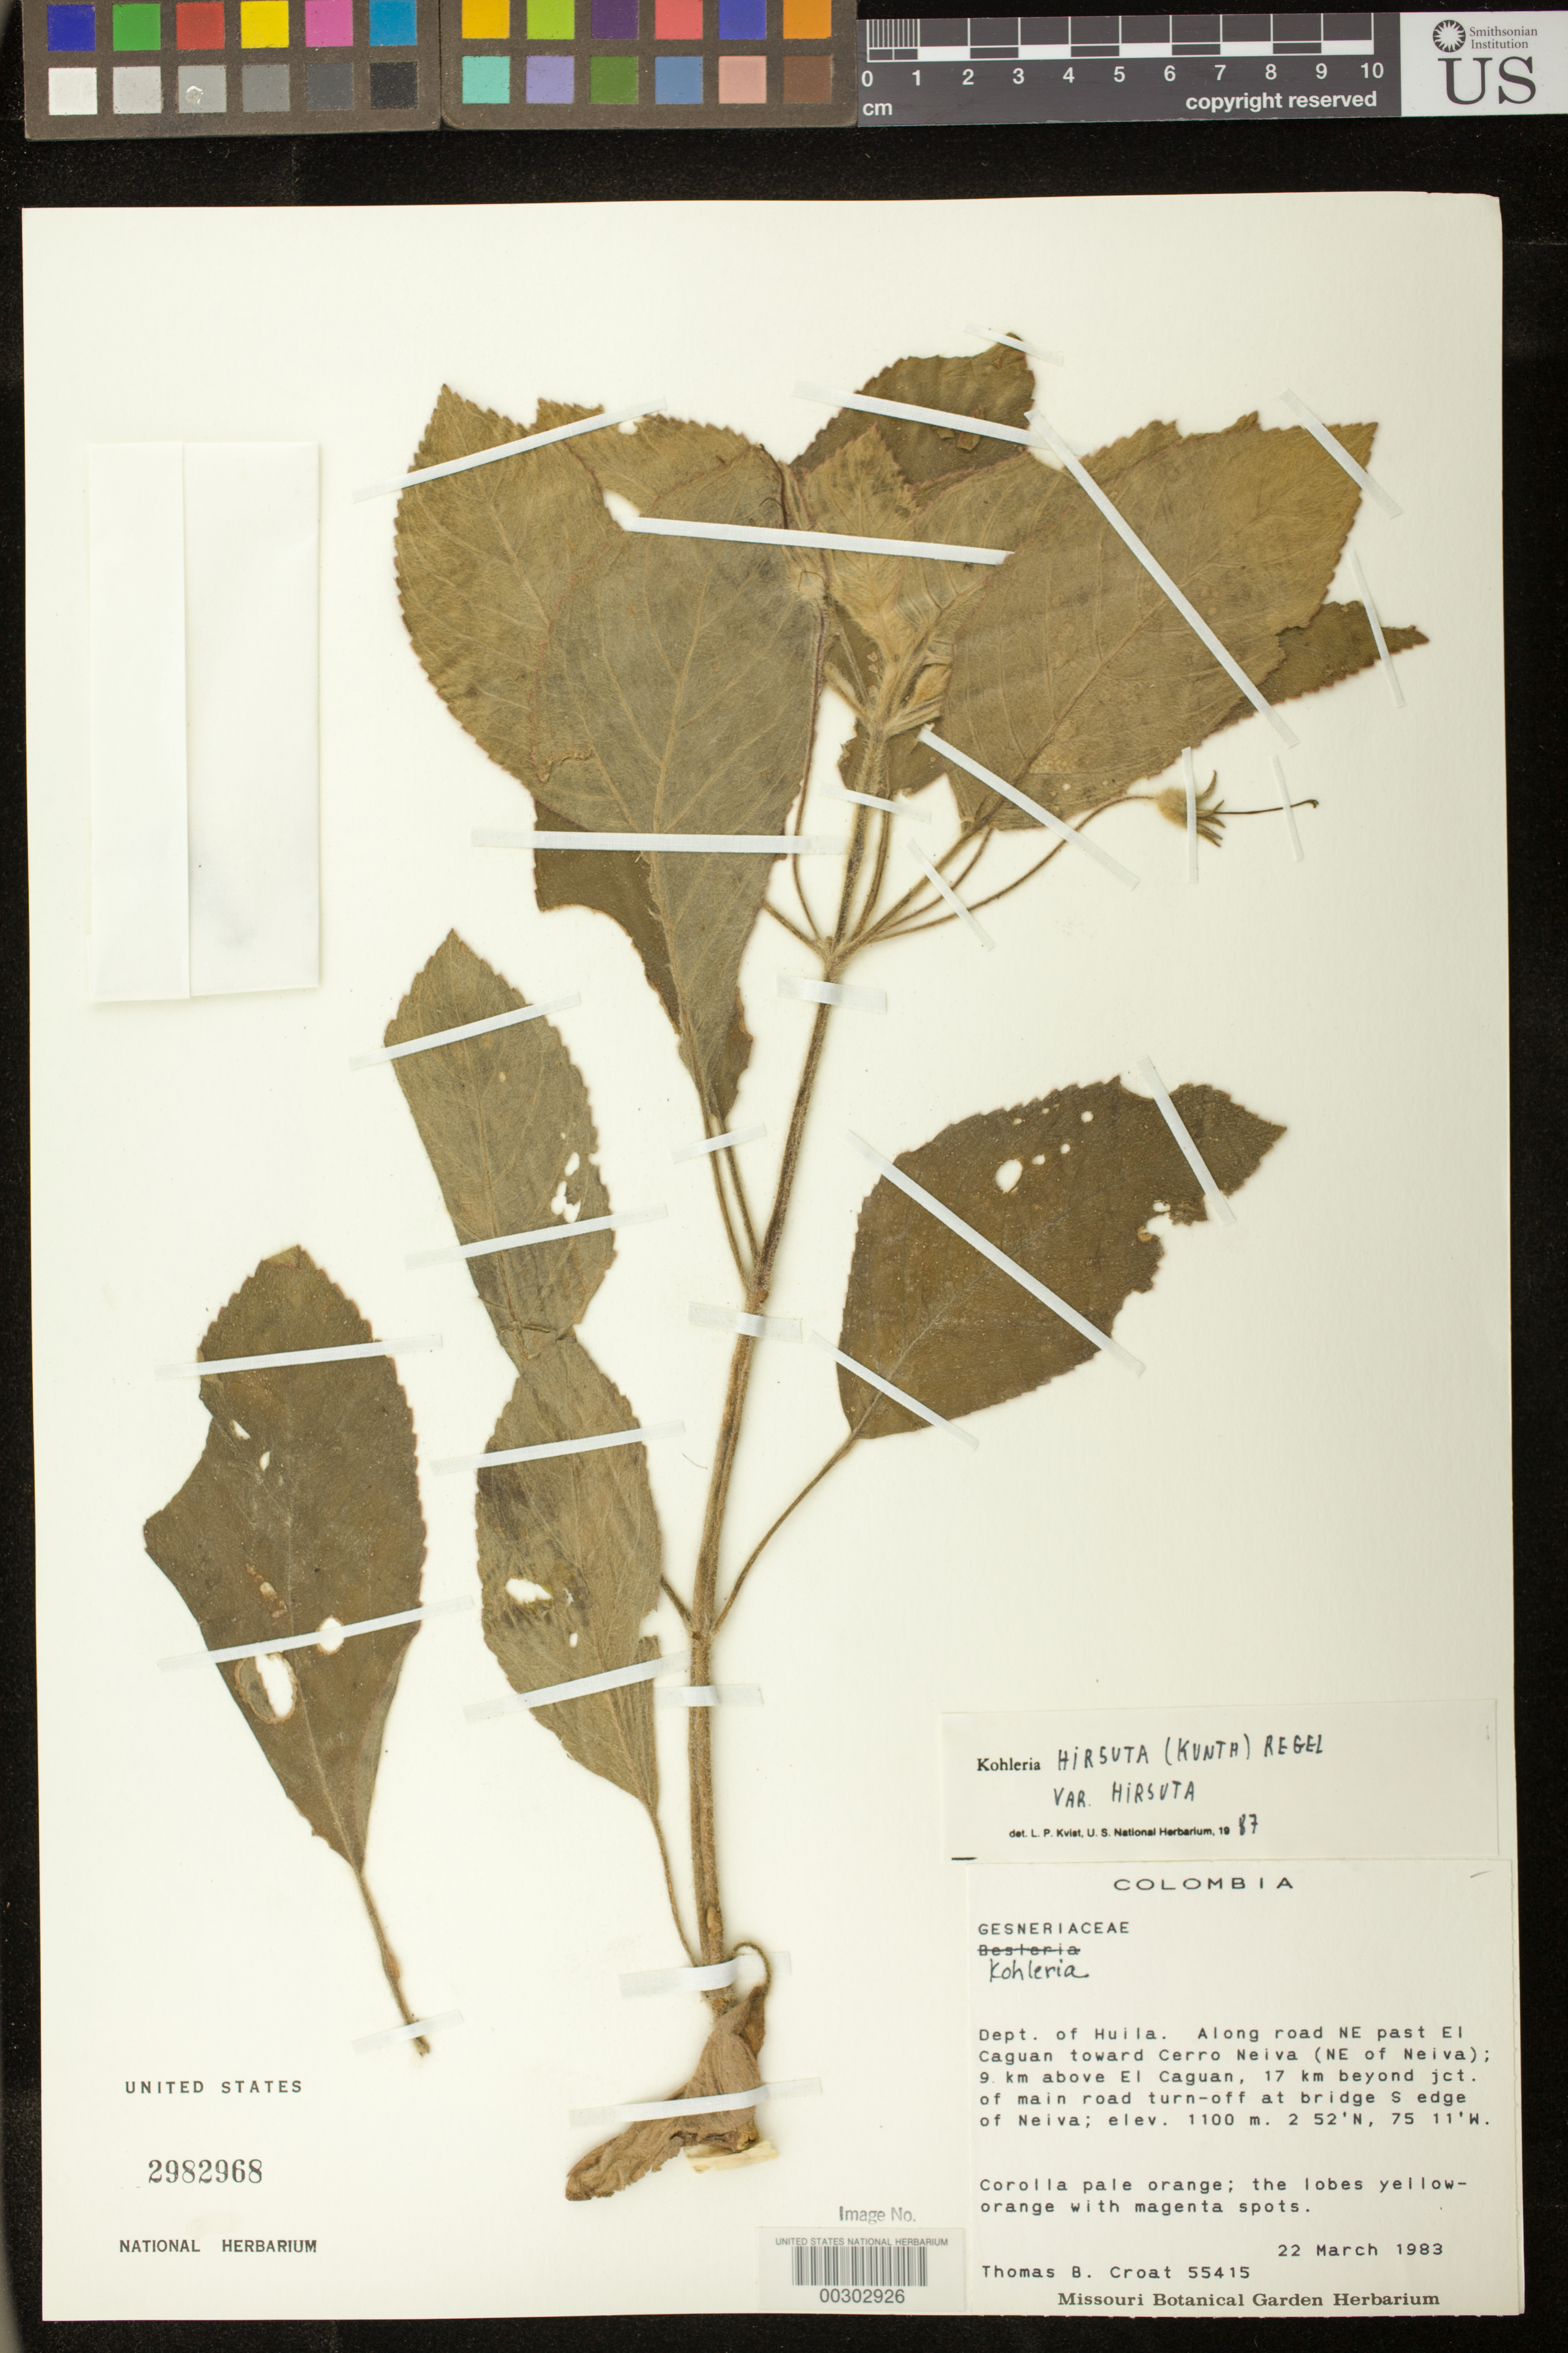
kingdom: Plantae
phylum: Tracheophyta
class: Magnoliopsida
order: Lamiales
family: Gesneriaceae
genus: Kohleria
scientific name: Kohleria hirsuta var. hirsuta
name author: (Kunth) Regel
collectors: T. B. Croat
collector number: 55415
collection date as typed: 22 Mar 1983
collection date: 1983-03-22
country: Colombia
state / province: Huila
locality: Along road NE past El Caguan toward Cerro Neiva (NE of Neiva), 9 km above El Caguan, 17 km beyond jct of main road turn-off ...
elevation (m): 1100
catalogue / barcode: US 2982968